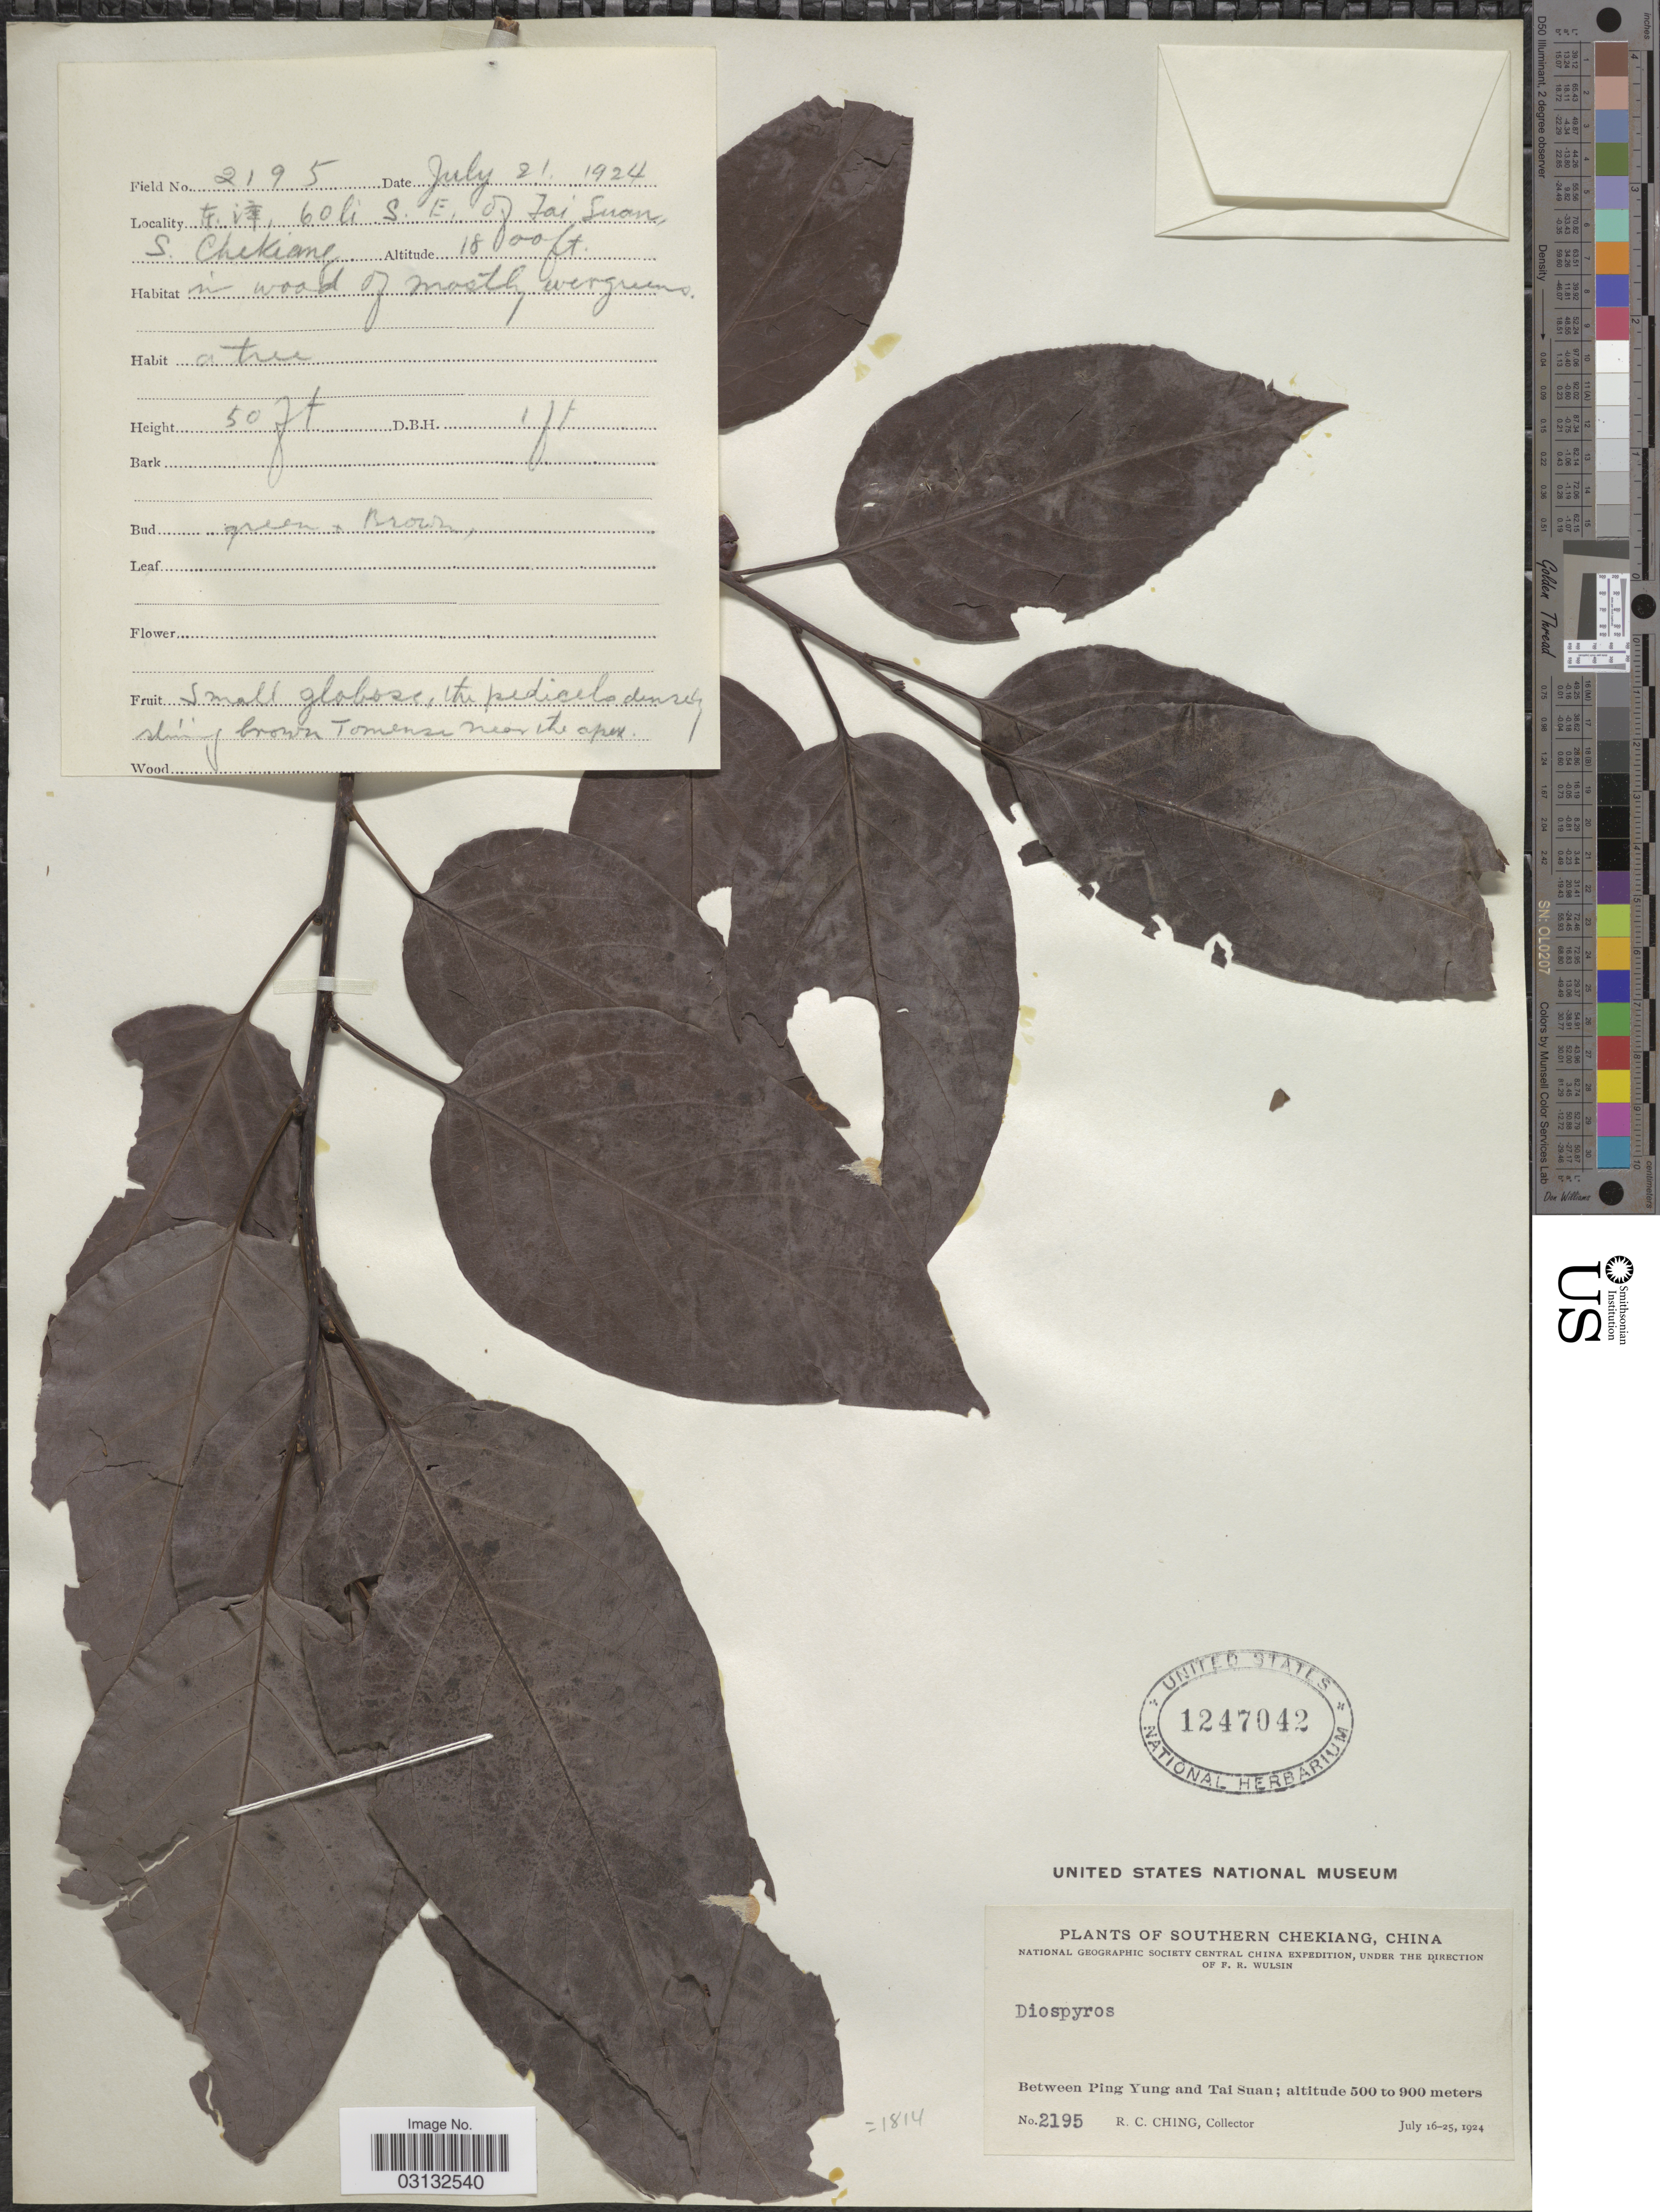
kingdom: Plantae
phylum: Tracheophyta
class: Magnoliopsida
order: Ericales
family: Ebenaceae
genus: Diospyros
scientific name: Diospyros sp.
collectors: R. C. Ching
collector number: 2195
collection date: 1924-07-21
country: China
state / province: Zhejiang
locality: Between Ping Yung and Tai Suan. 60 li S.E. of Tai Suan.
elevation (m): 549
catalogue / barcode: US 1247042